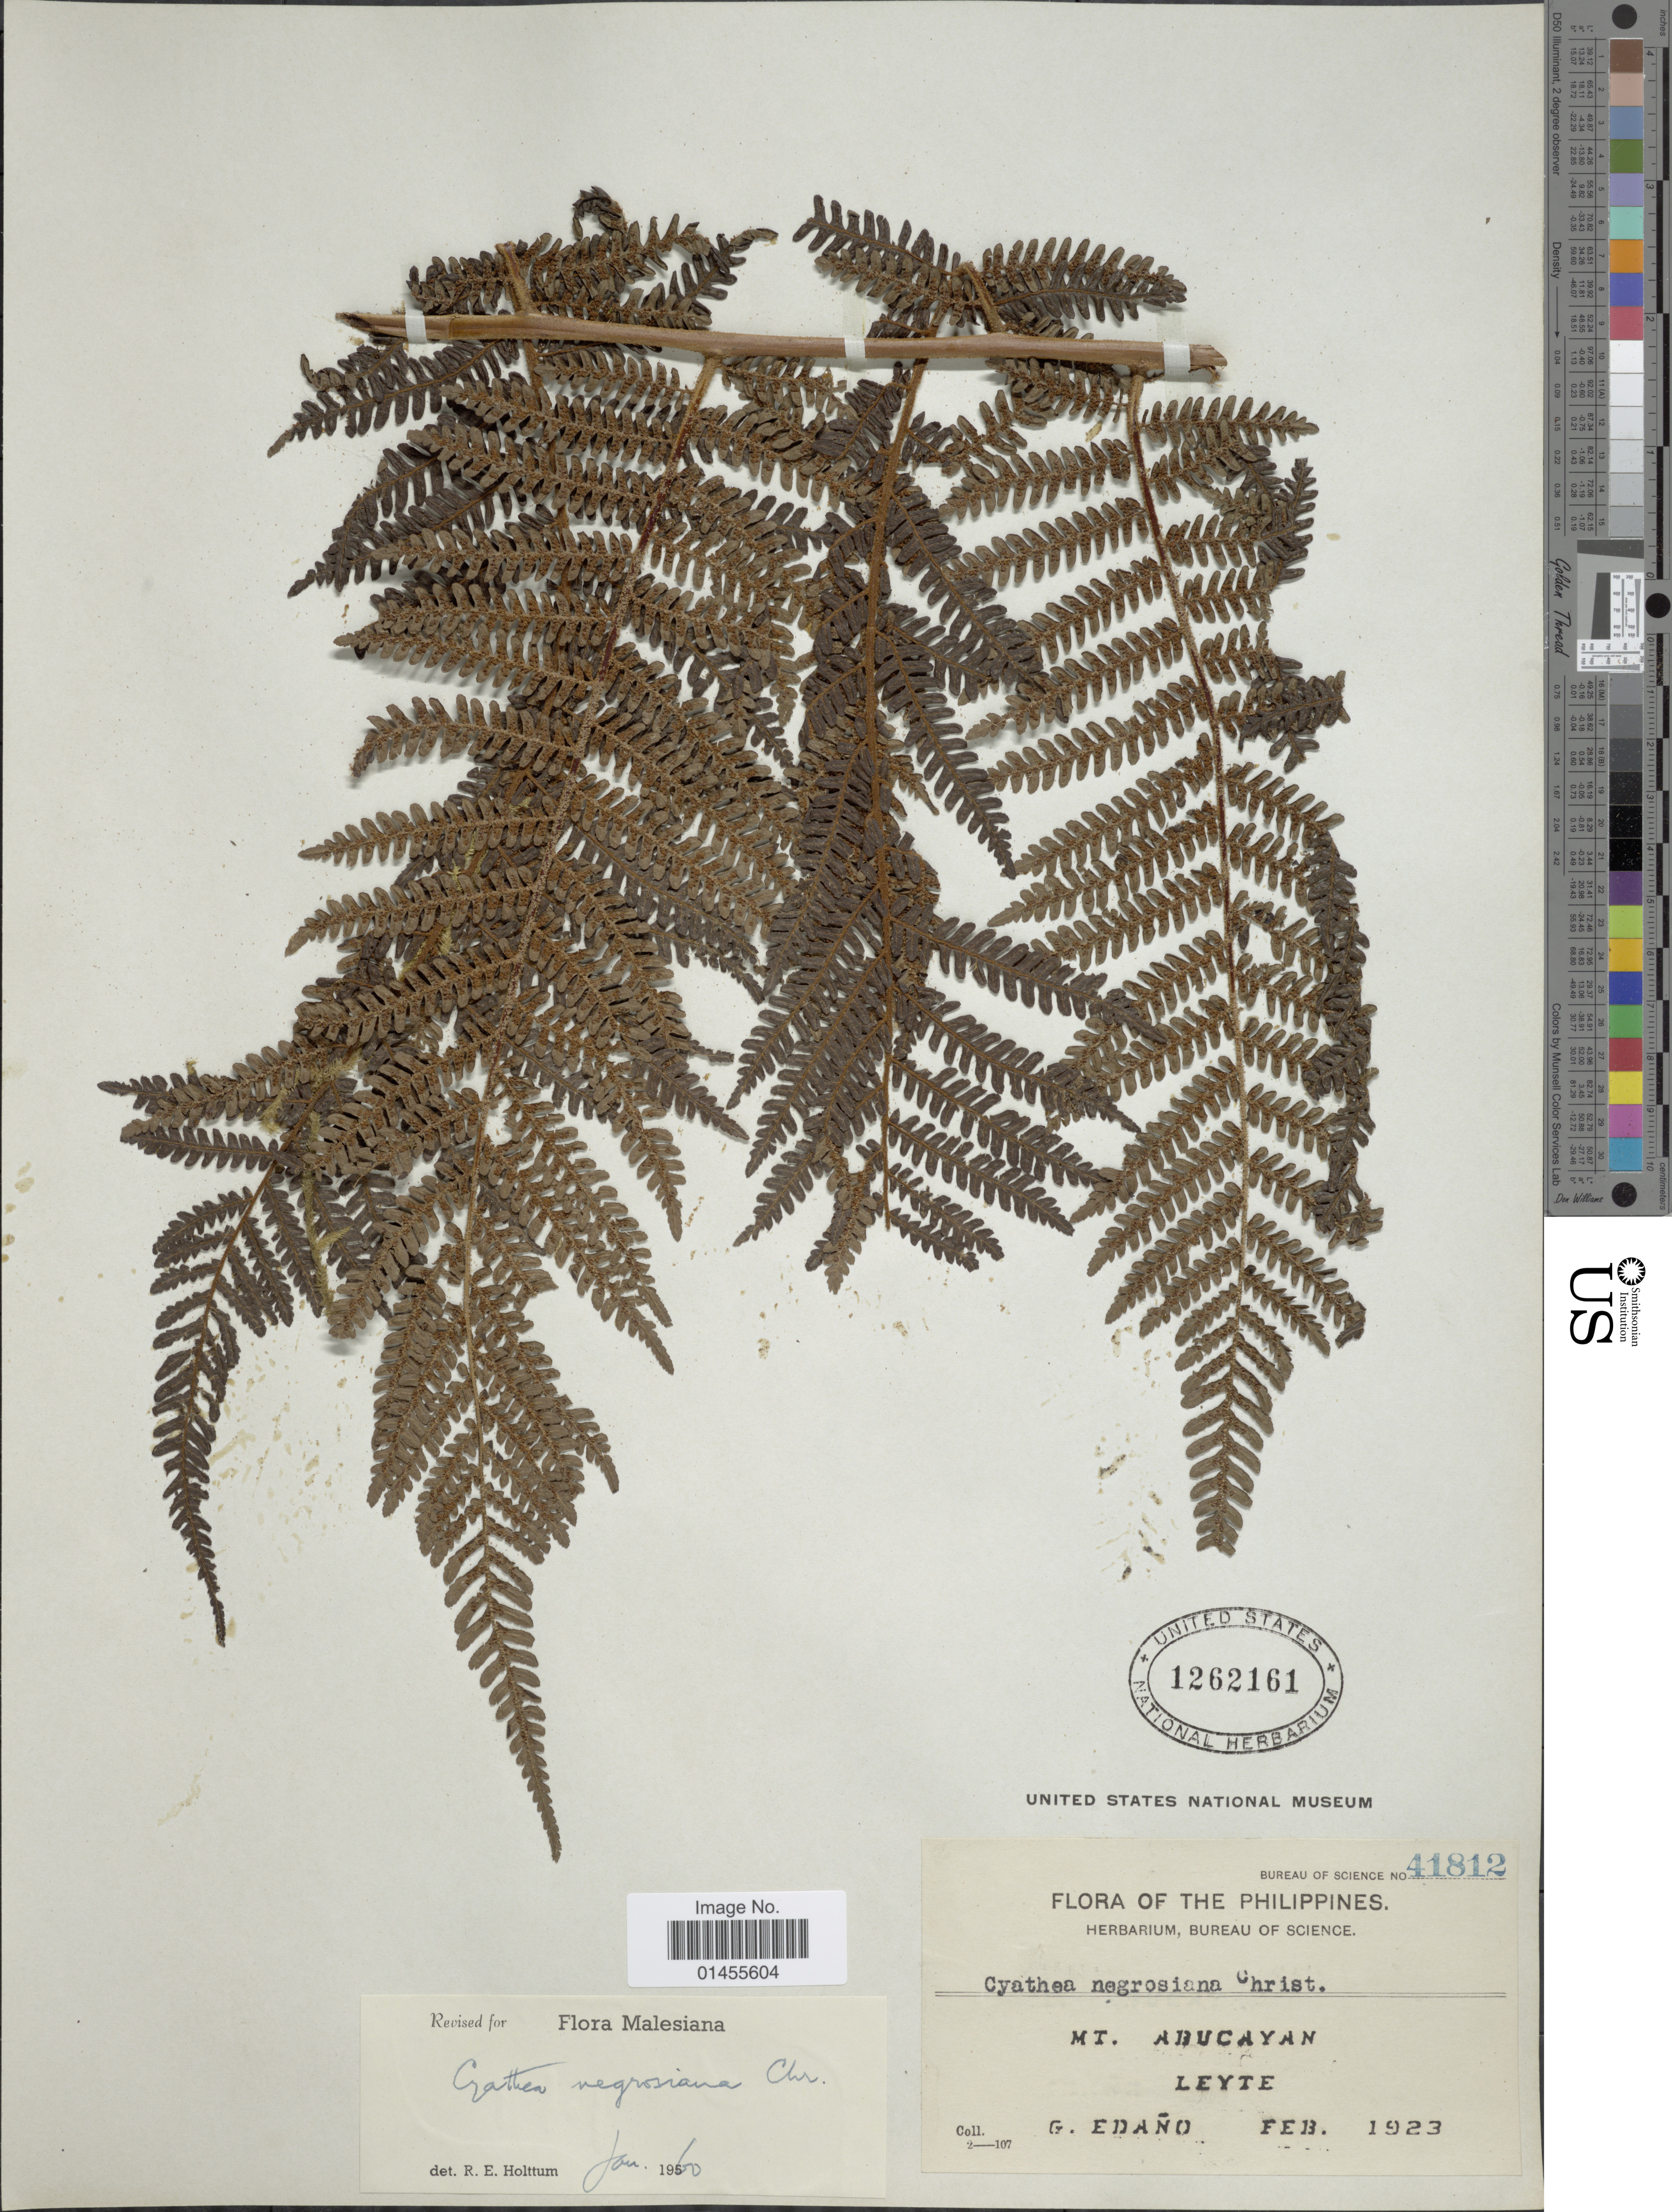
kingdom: Plantae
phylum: Tracheophyta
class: Polypodiopsida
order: Cyatheales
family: Cyatheaceae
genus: Alsophila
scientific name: Alsophila negrosiana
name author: (Christ) R.M. Tryon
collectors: G. Edaño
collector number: Bureau of Science 41812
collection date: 1923-02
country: Philippines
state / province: Eastern Visayas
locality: Mt. Abucayan, Leyte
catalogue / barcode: US 1262161